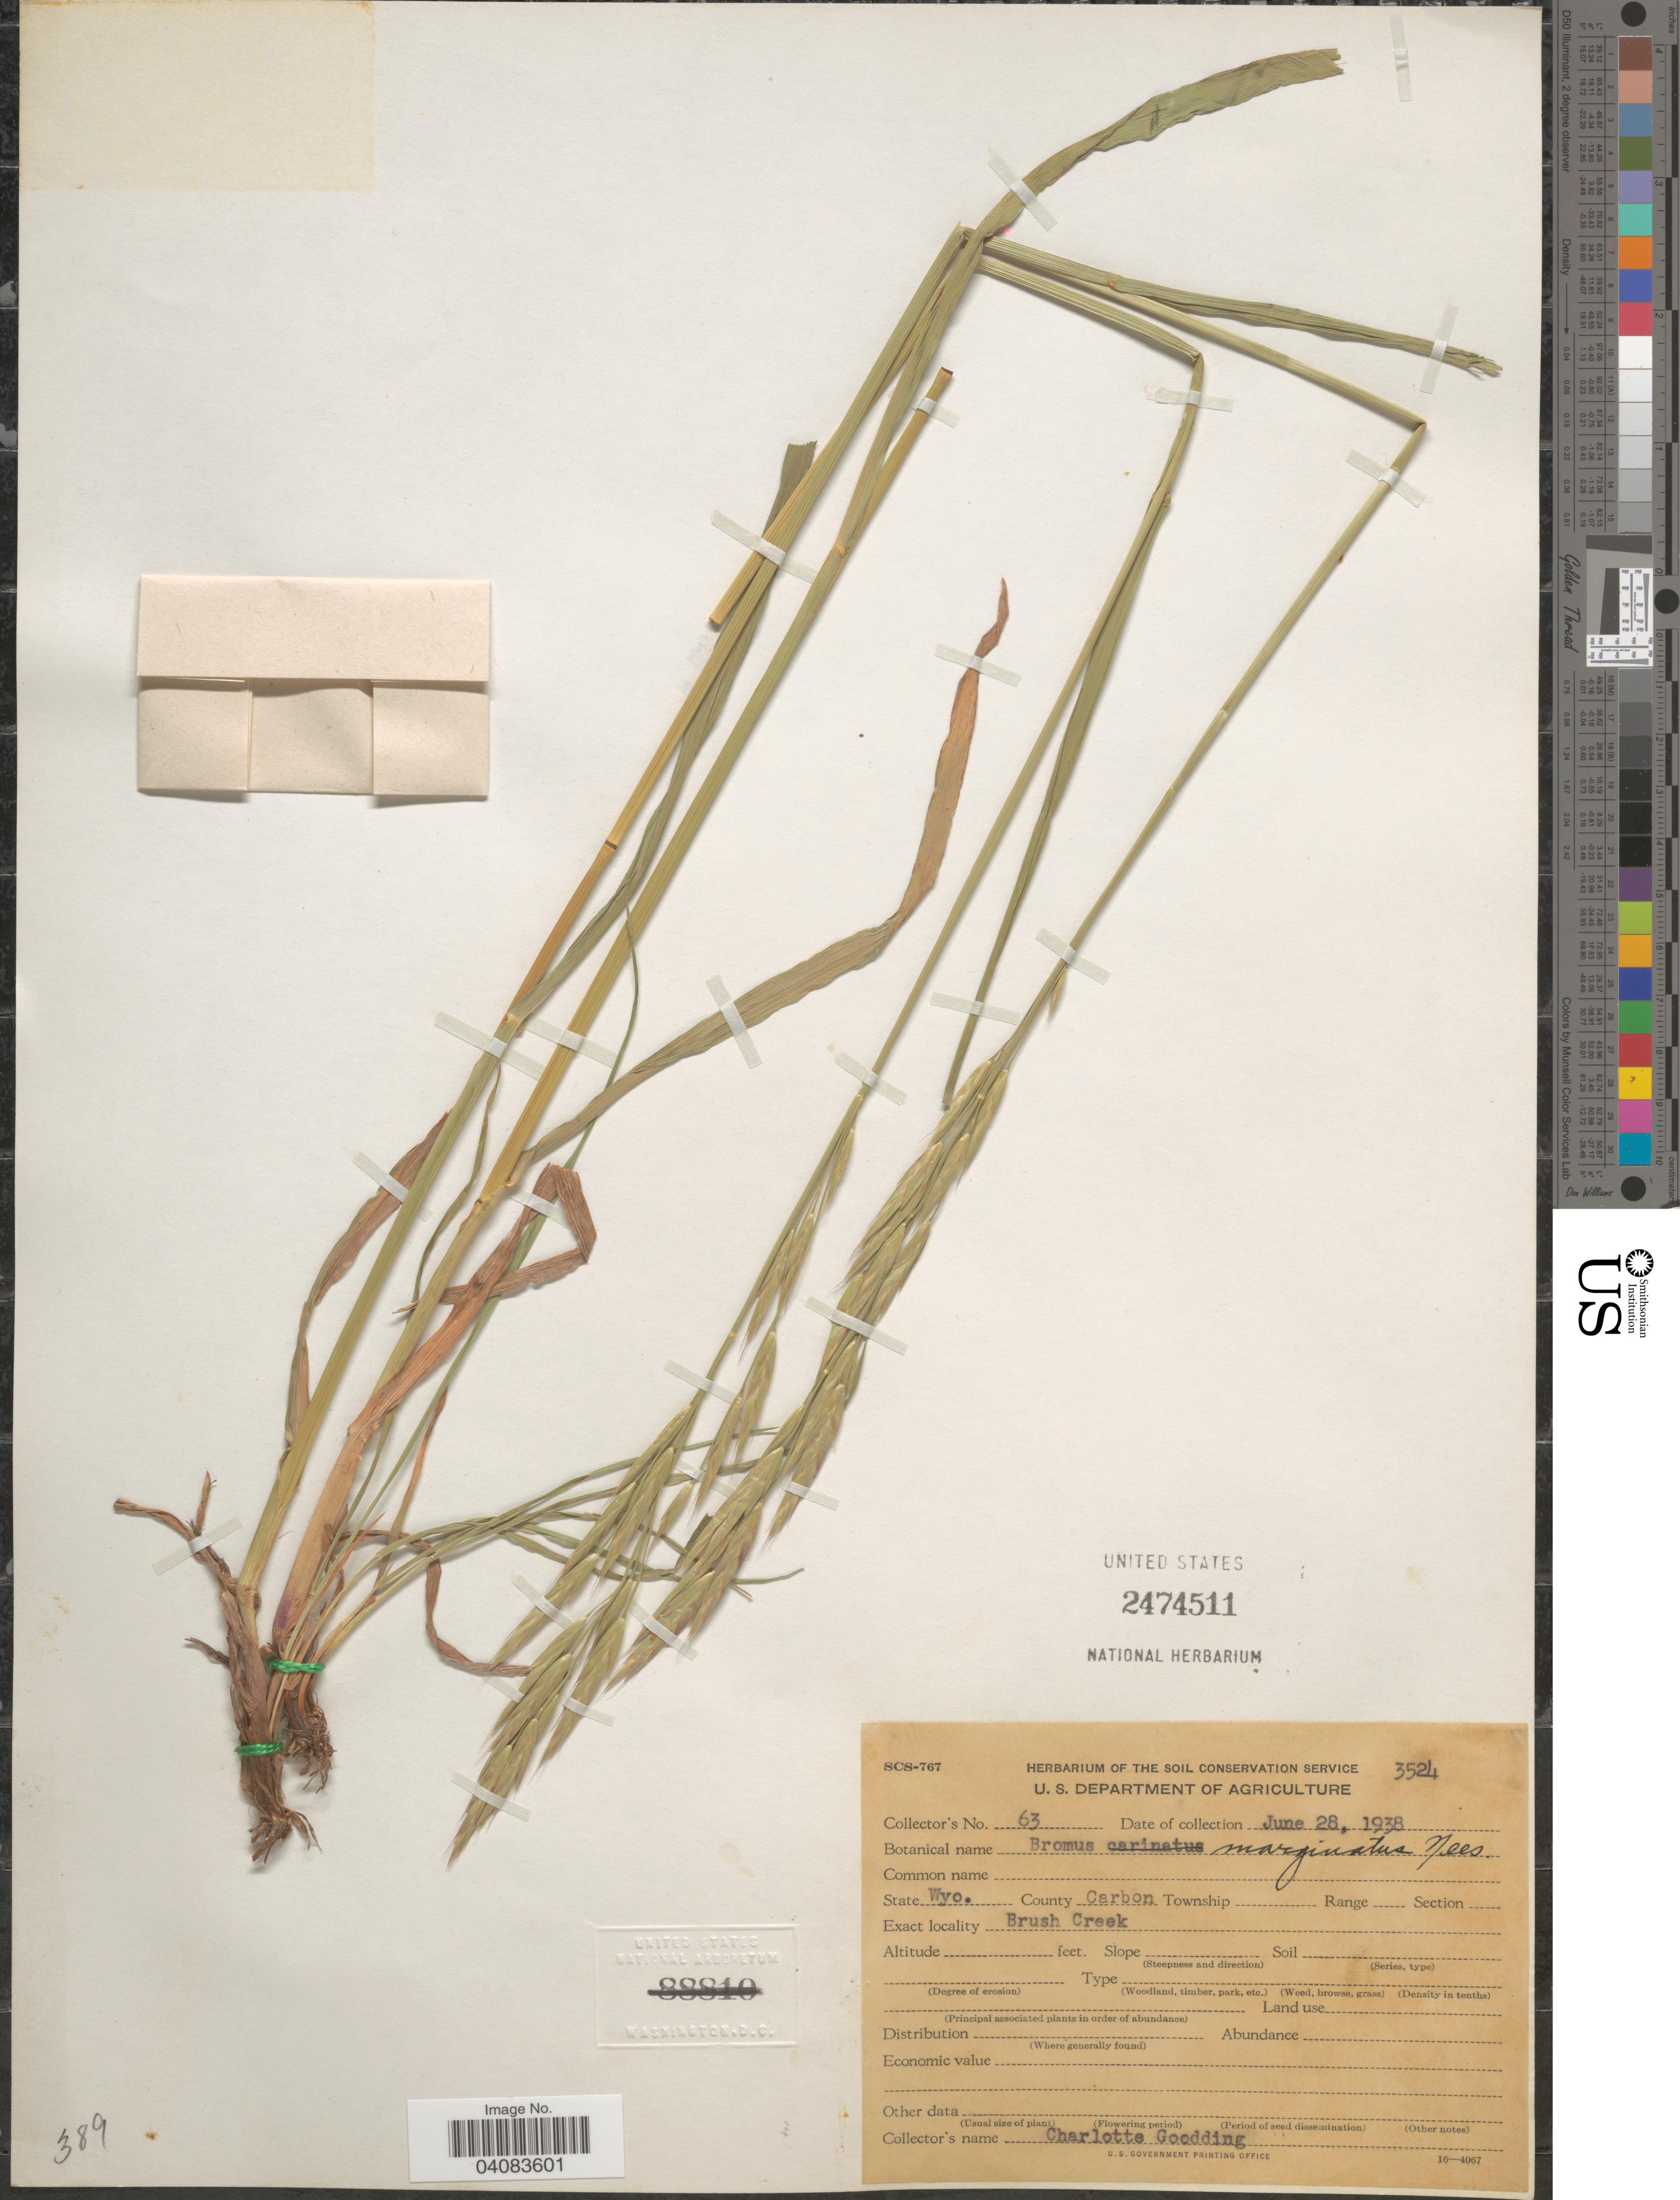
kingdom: Plantae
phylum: Tracheophyta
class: Liliopsida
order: Poales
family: Poaceae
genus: Bromus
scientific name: Bromus marginatus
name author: Nees ex Steud.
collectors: C. Goodding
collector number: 63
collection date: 1938-06-28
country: United States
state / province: Wyoming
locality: County Carbon. Brush Creek.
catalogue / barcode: US 2474511